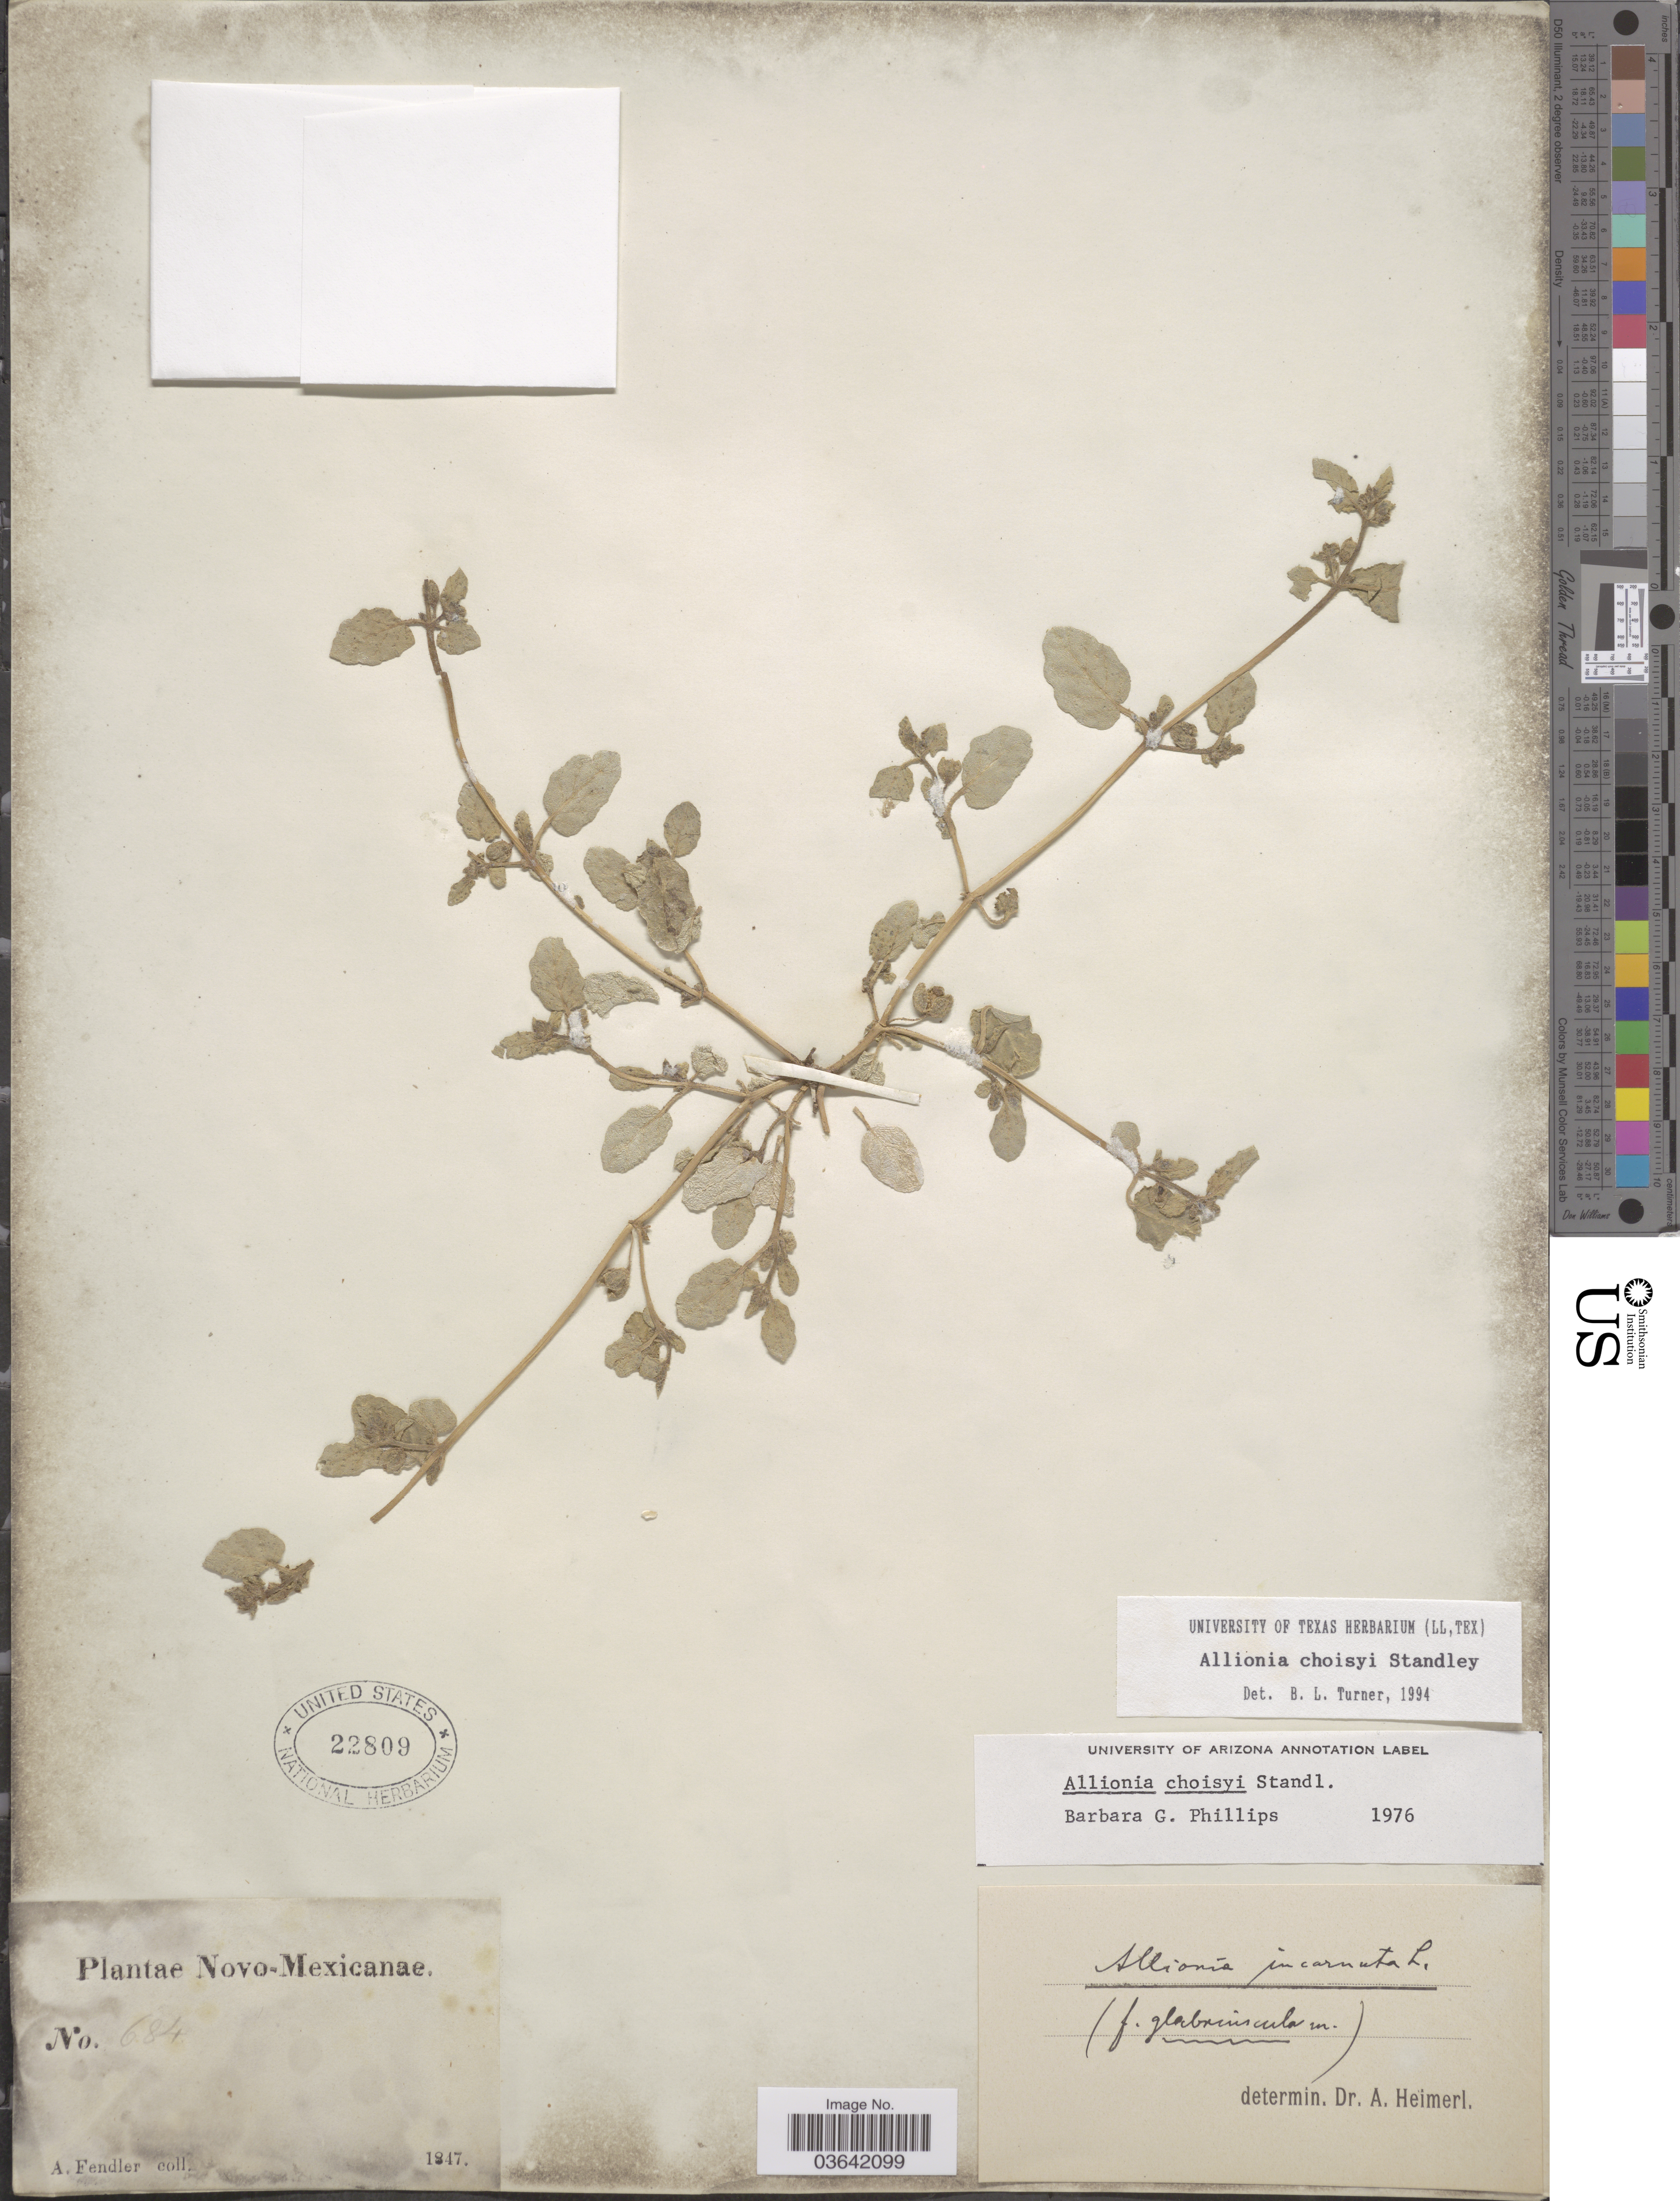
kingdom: Plantae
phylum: Tracheophyta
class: Magnoliopsida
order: Caryophyllales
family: Nyctaginaceae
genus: Allionia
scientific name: Allionia choisyi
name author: Standl.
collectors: A. Fendler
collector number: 684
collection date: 1847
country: United States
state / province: New Mexico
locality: Novo-Mexicanae.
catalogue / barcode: US 22809